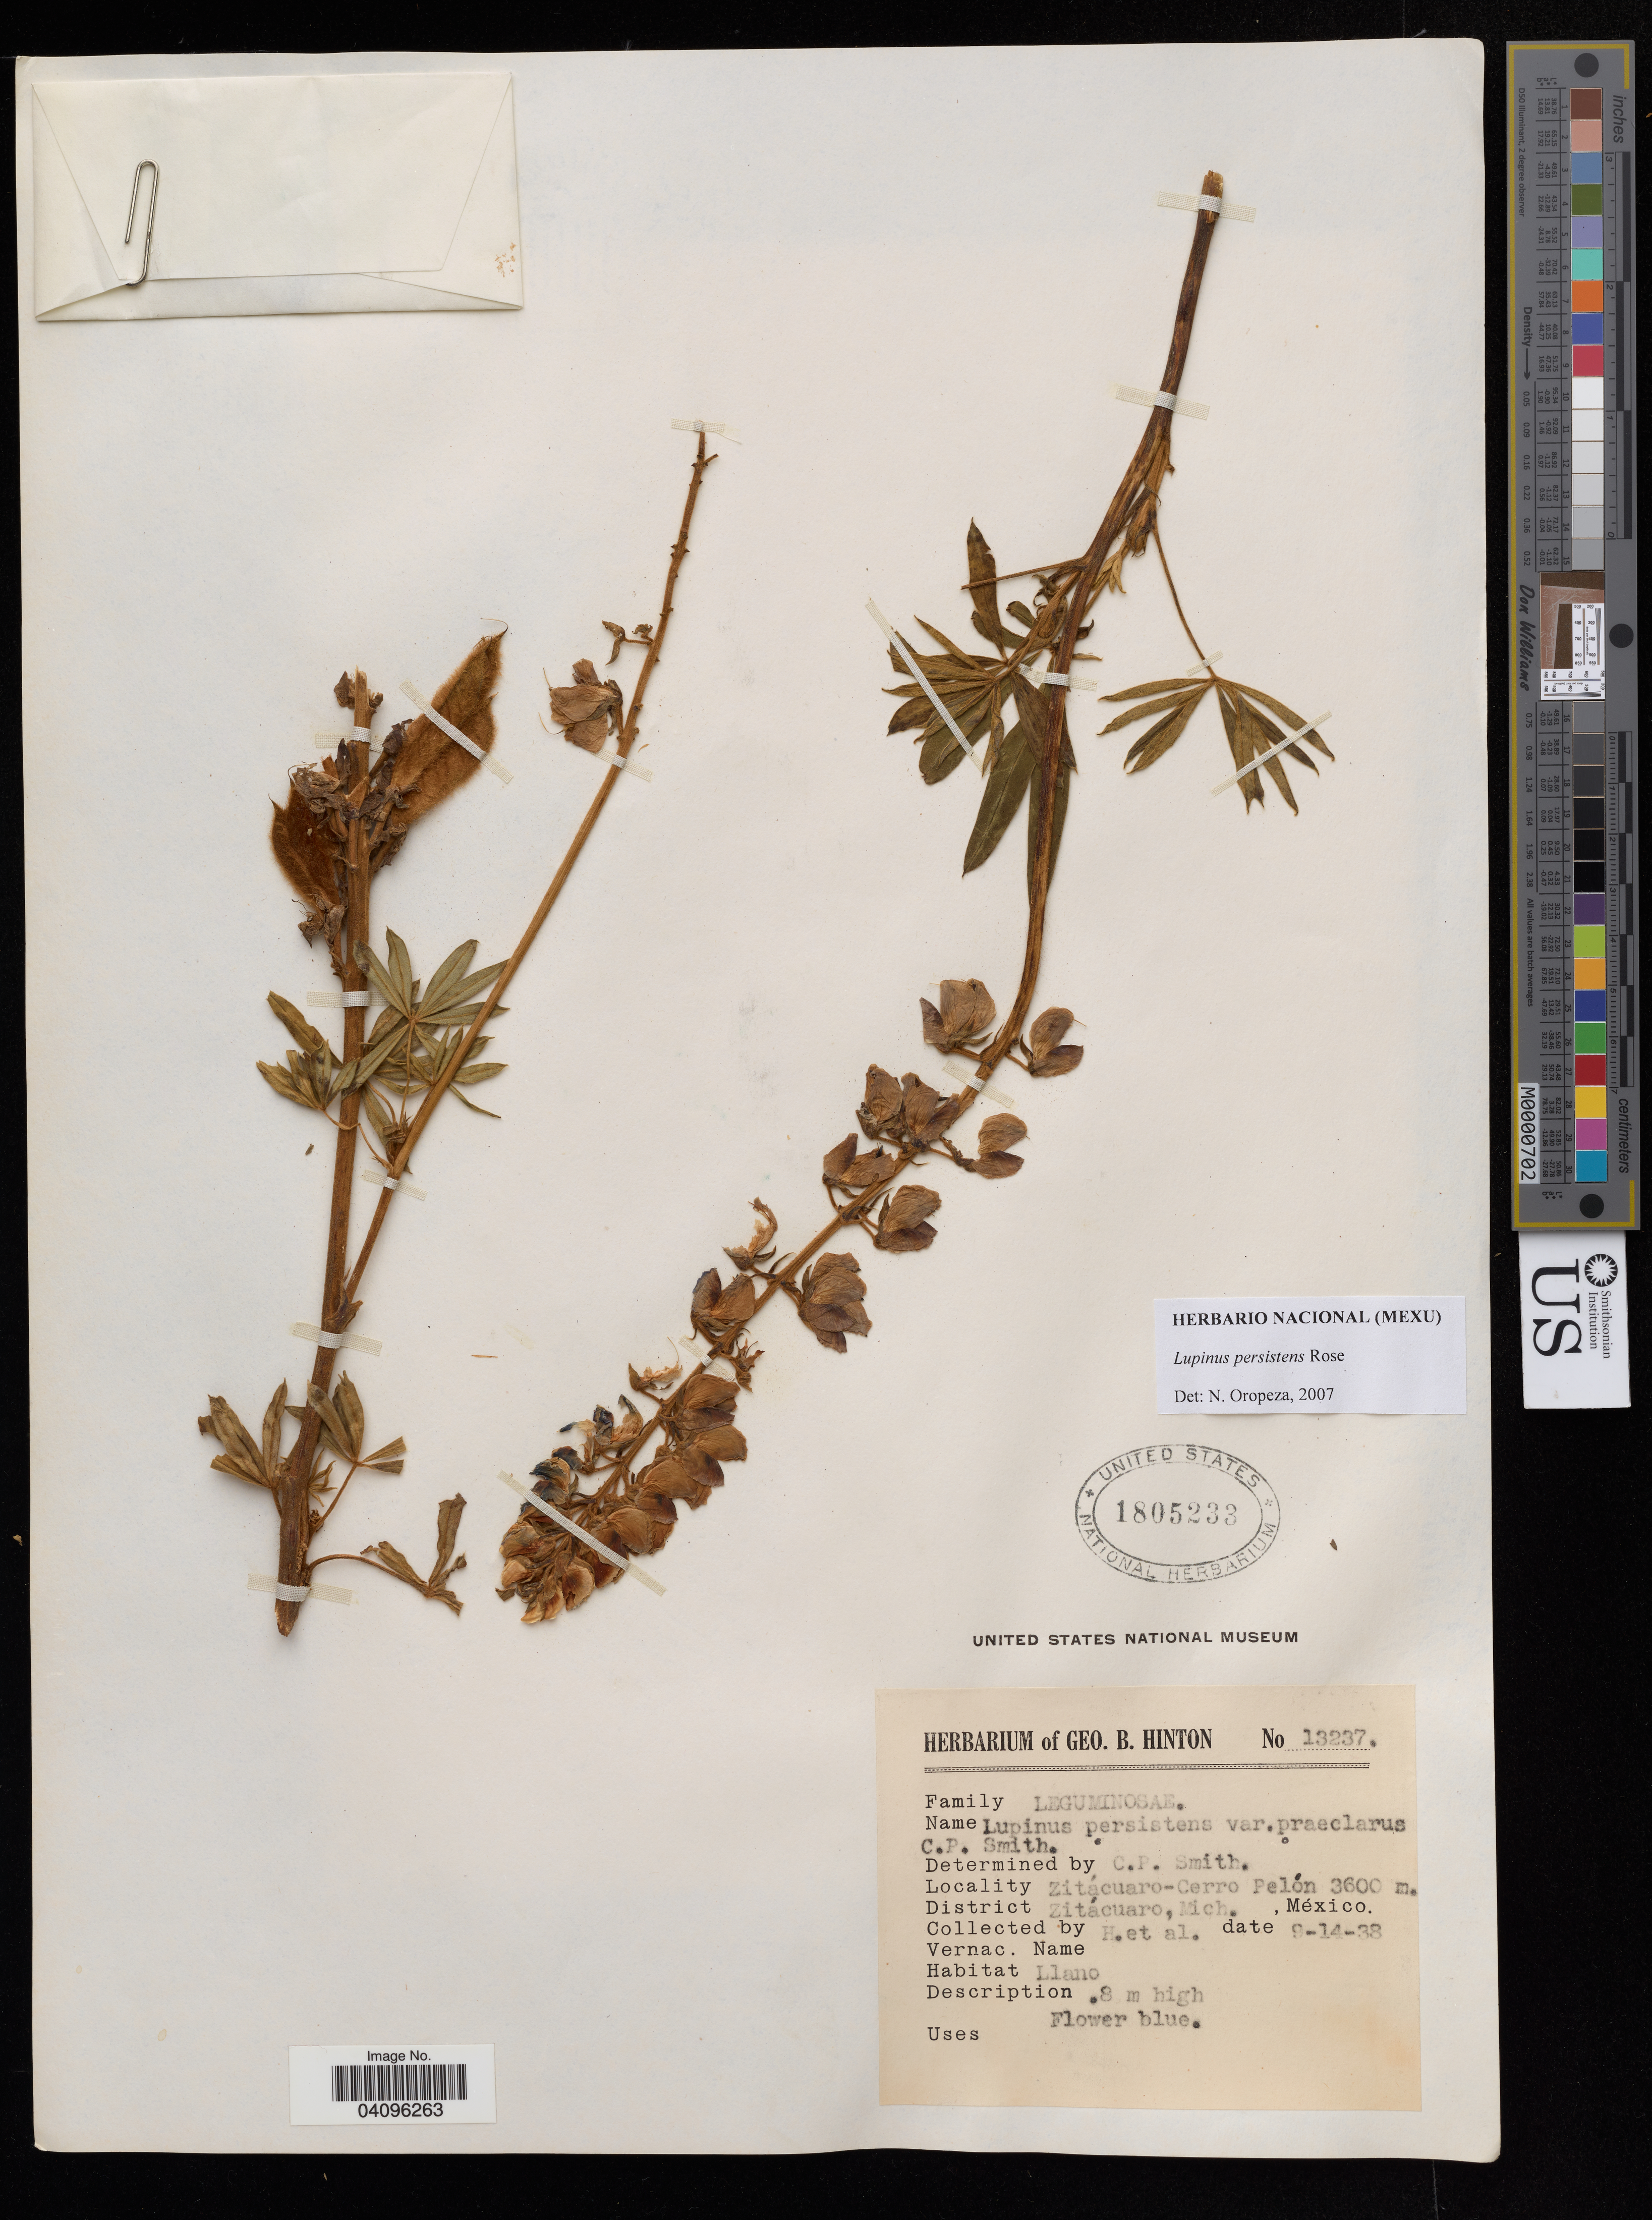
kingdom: Plantae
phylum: Tracheophyta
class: Magnoliopsida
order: Fabales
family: Fabaceae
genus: Lupinus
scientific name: Lupinus persistens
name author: Rose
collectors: -- Hinton & et al.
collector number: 13237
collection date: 1938-09-14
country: Mexico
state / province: Michoacán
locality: Zitácuaro-Cerro Pelón. Zitácuara.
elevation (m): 3600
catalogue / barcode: US 1805233